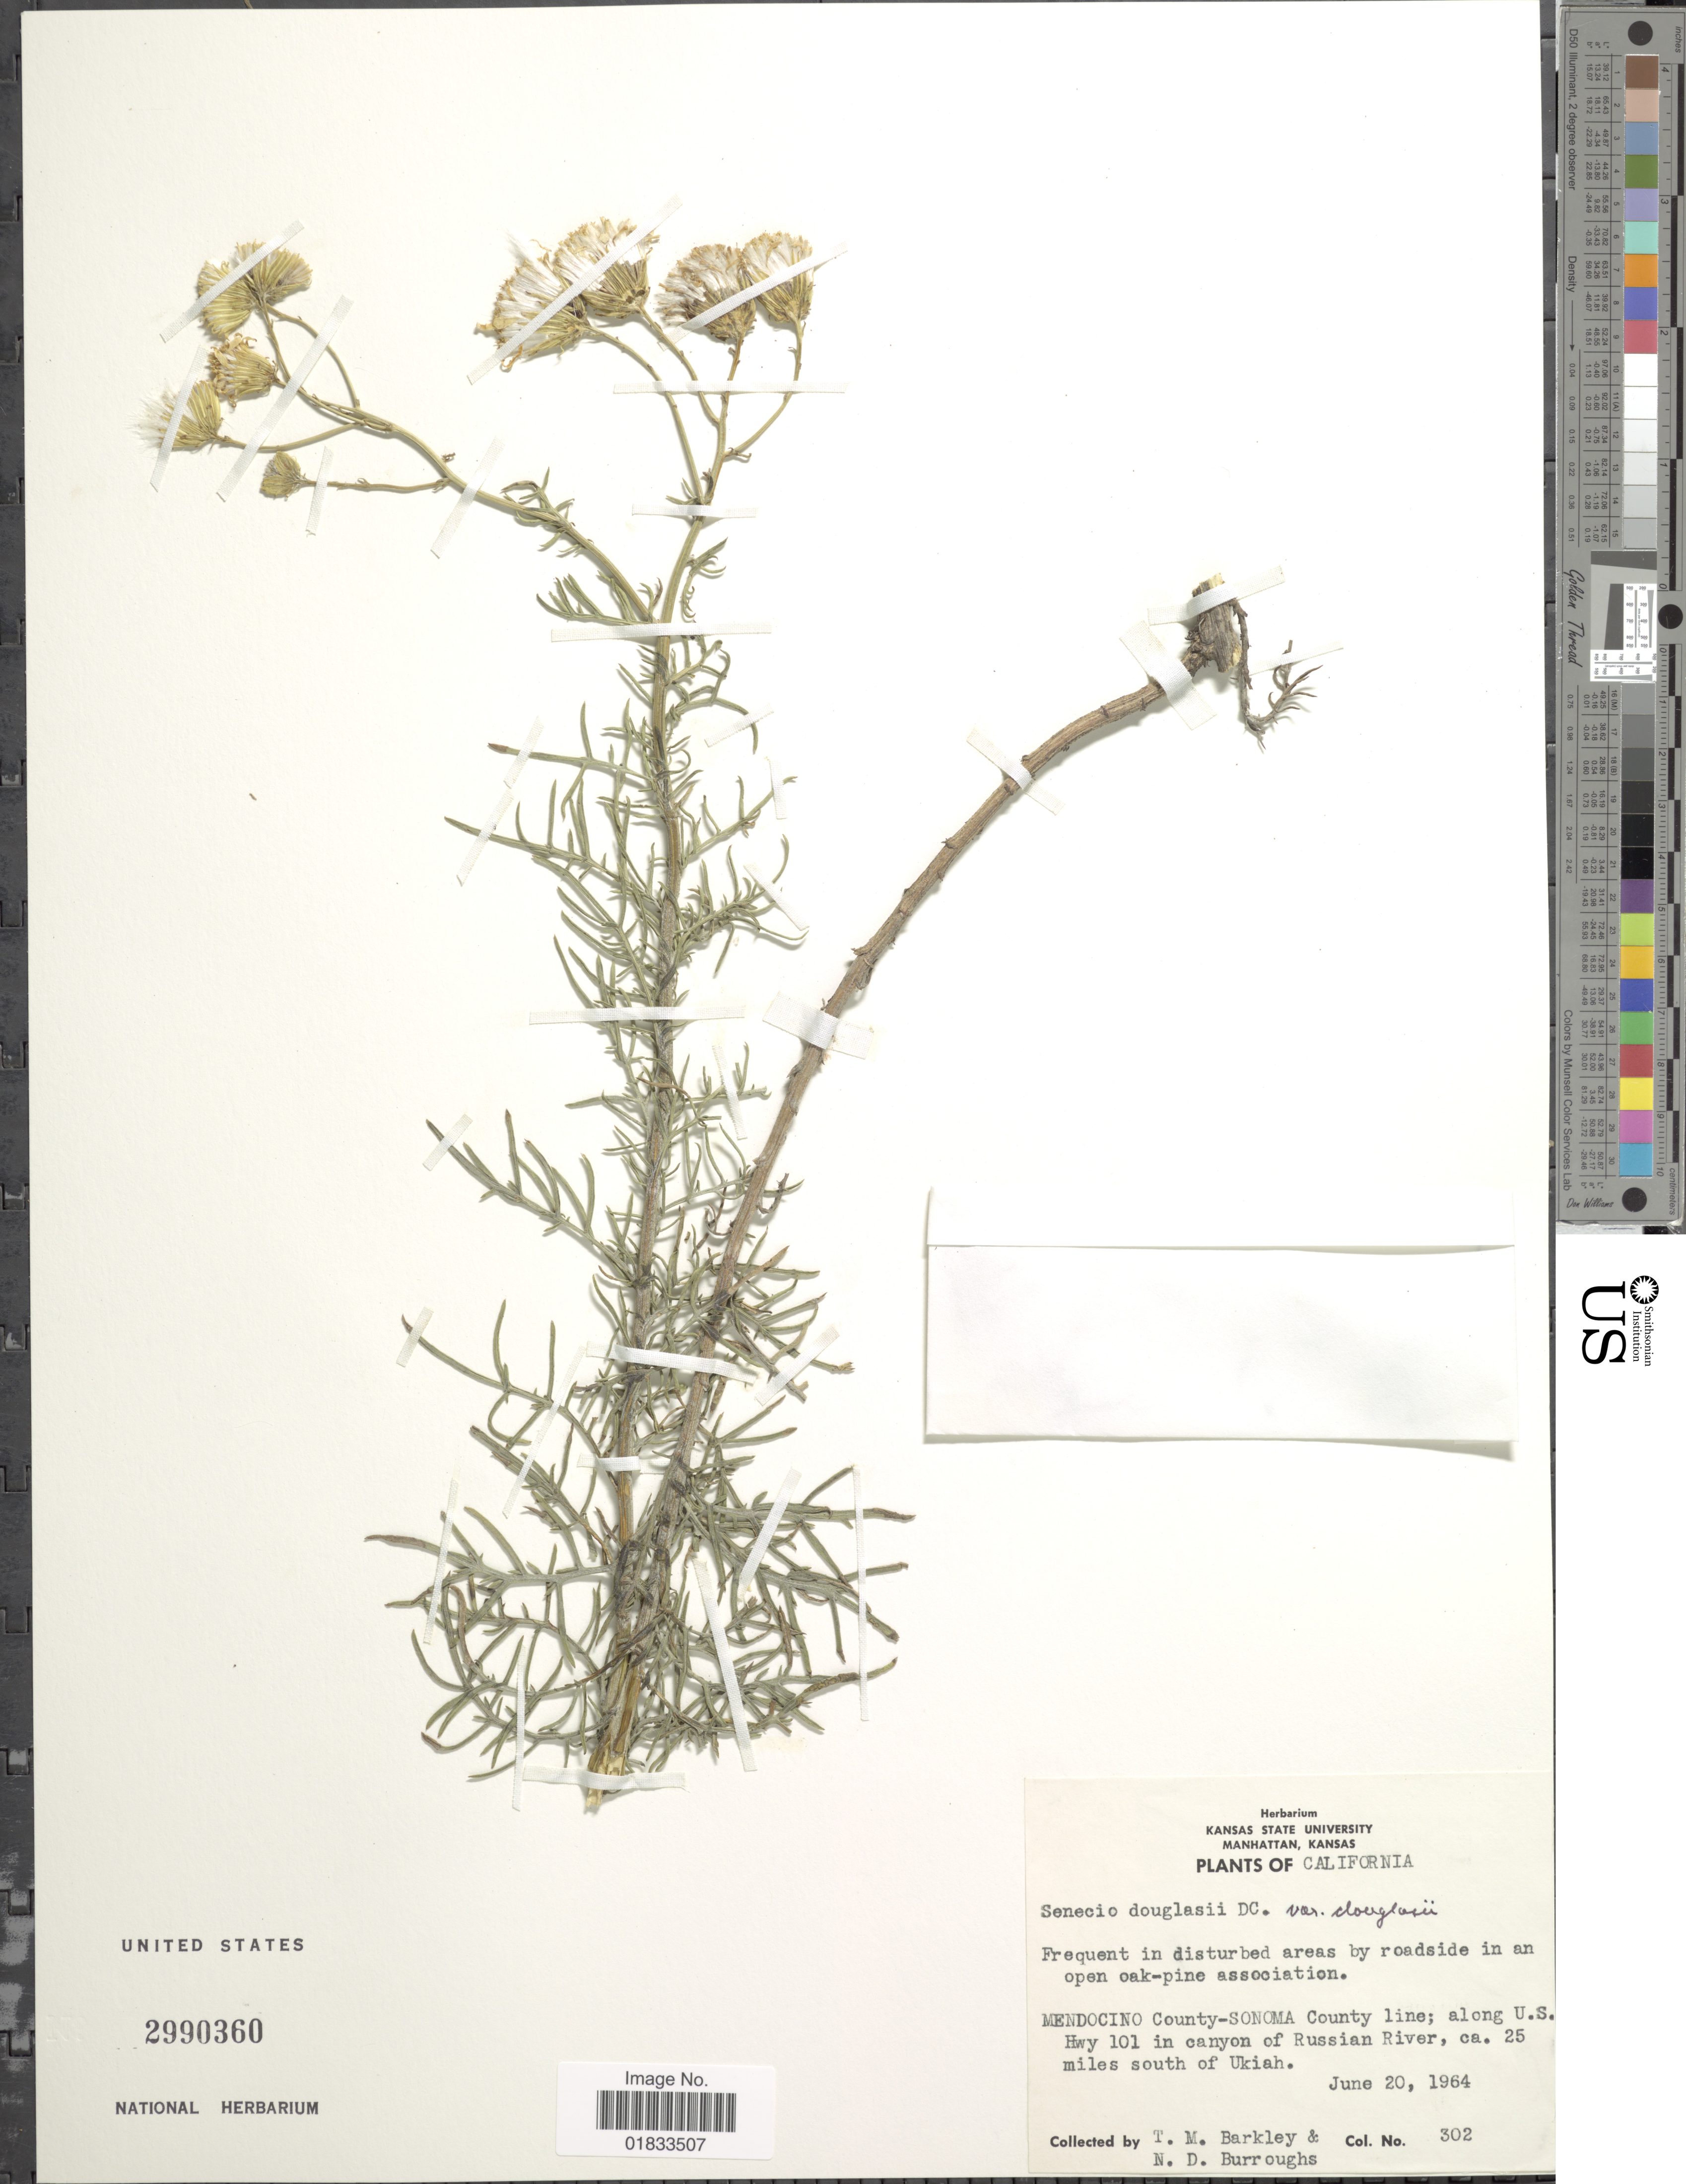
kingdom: Plantae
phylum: Tracheophyta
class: Magnoliopsida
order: Asterales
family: Asteraceae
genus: Senecio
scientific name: Senecio flaccidus var. douglasii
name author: (DC.) B.L. Turner & T.M. Barkley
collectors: T. M. Barkley & N. Burroughs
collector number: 302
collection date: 1964-06-20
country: United States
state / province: California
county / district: Mendocino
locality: Mendocino county-Sonoma County line; along U.S. Hwy 101 in canyon of Russian River, ca. 25 miles south of Ukiah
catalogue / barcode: US 2990360